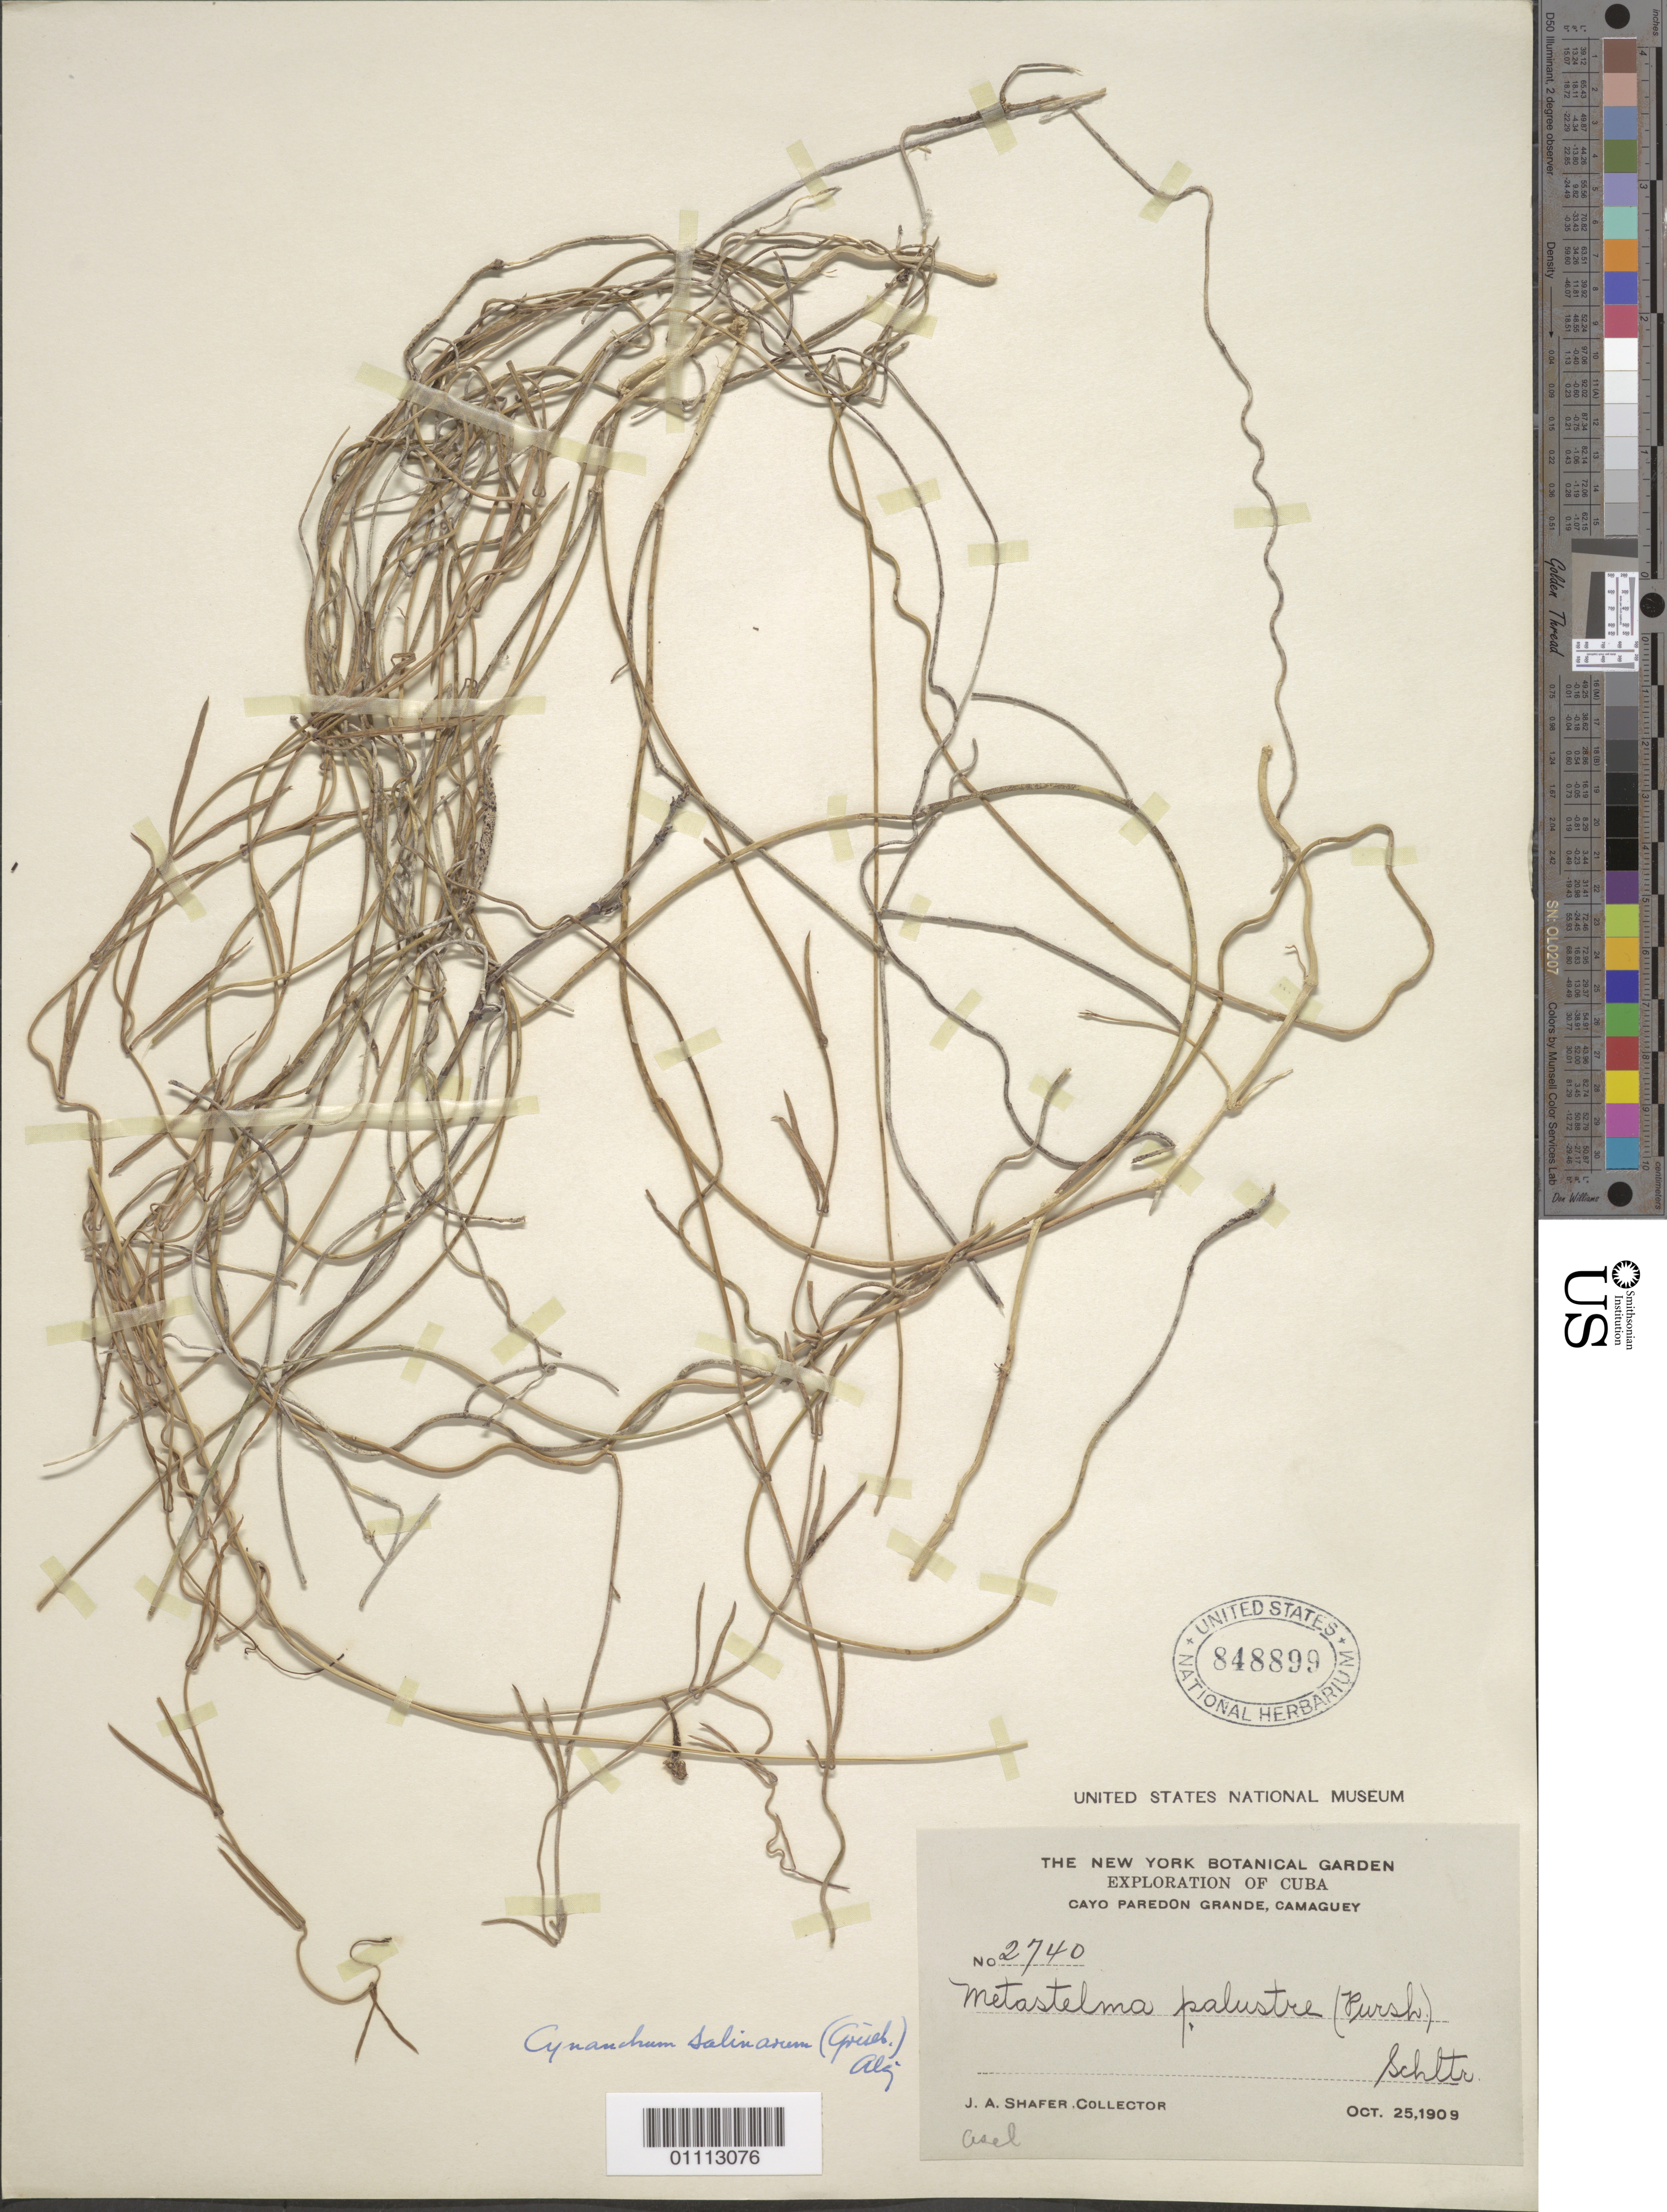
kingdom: Plantae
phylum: Tracheophyta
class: Magnoliopsida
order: Gentianales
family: Apocynaceae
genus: Cynanchum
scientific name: Cynanchum salinarum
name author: (Griseb.) Alain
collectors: J. A. Shafer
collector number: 2740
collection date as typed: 25 Oct 1909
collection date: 1909-10-25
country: Cuba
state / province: Camagüey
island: Cuba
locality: Cayo Paredon Grande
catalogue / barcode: US 848899